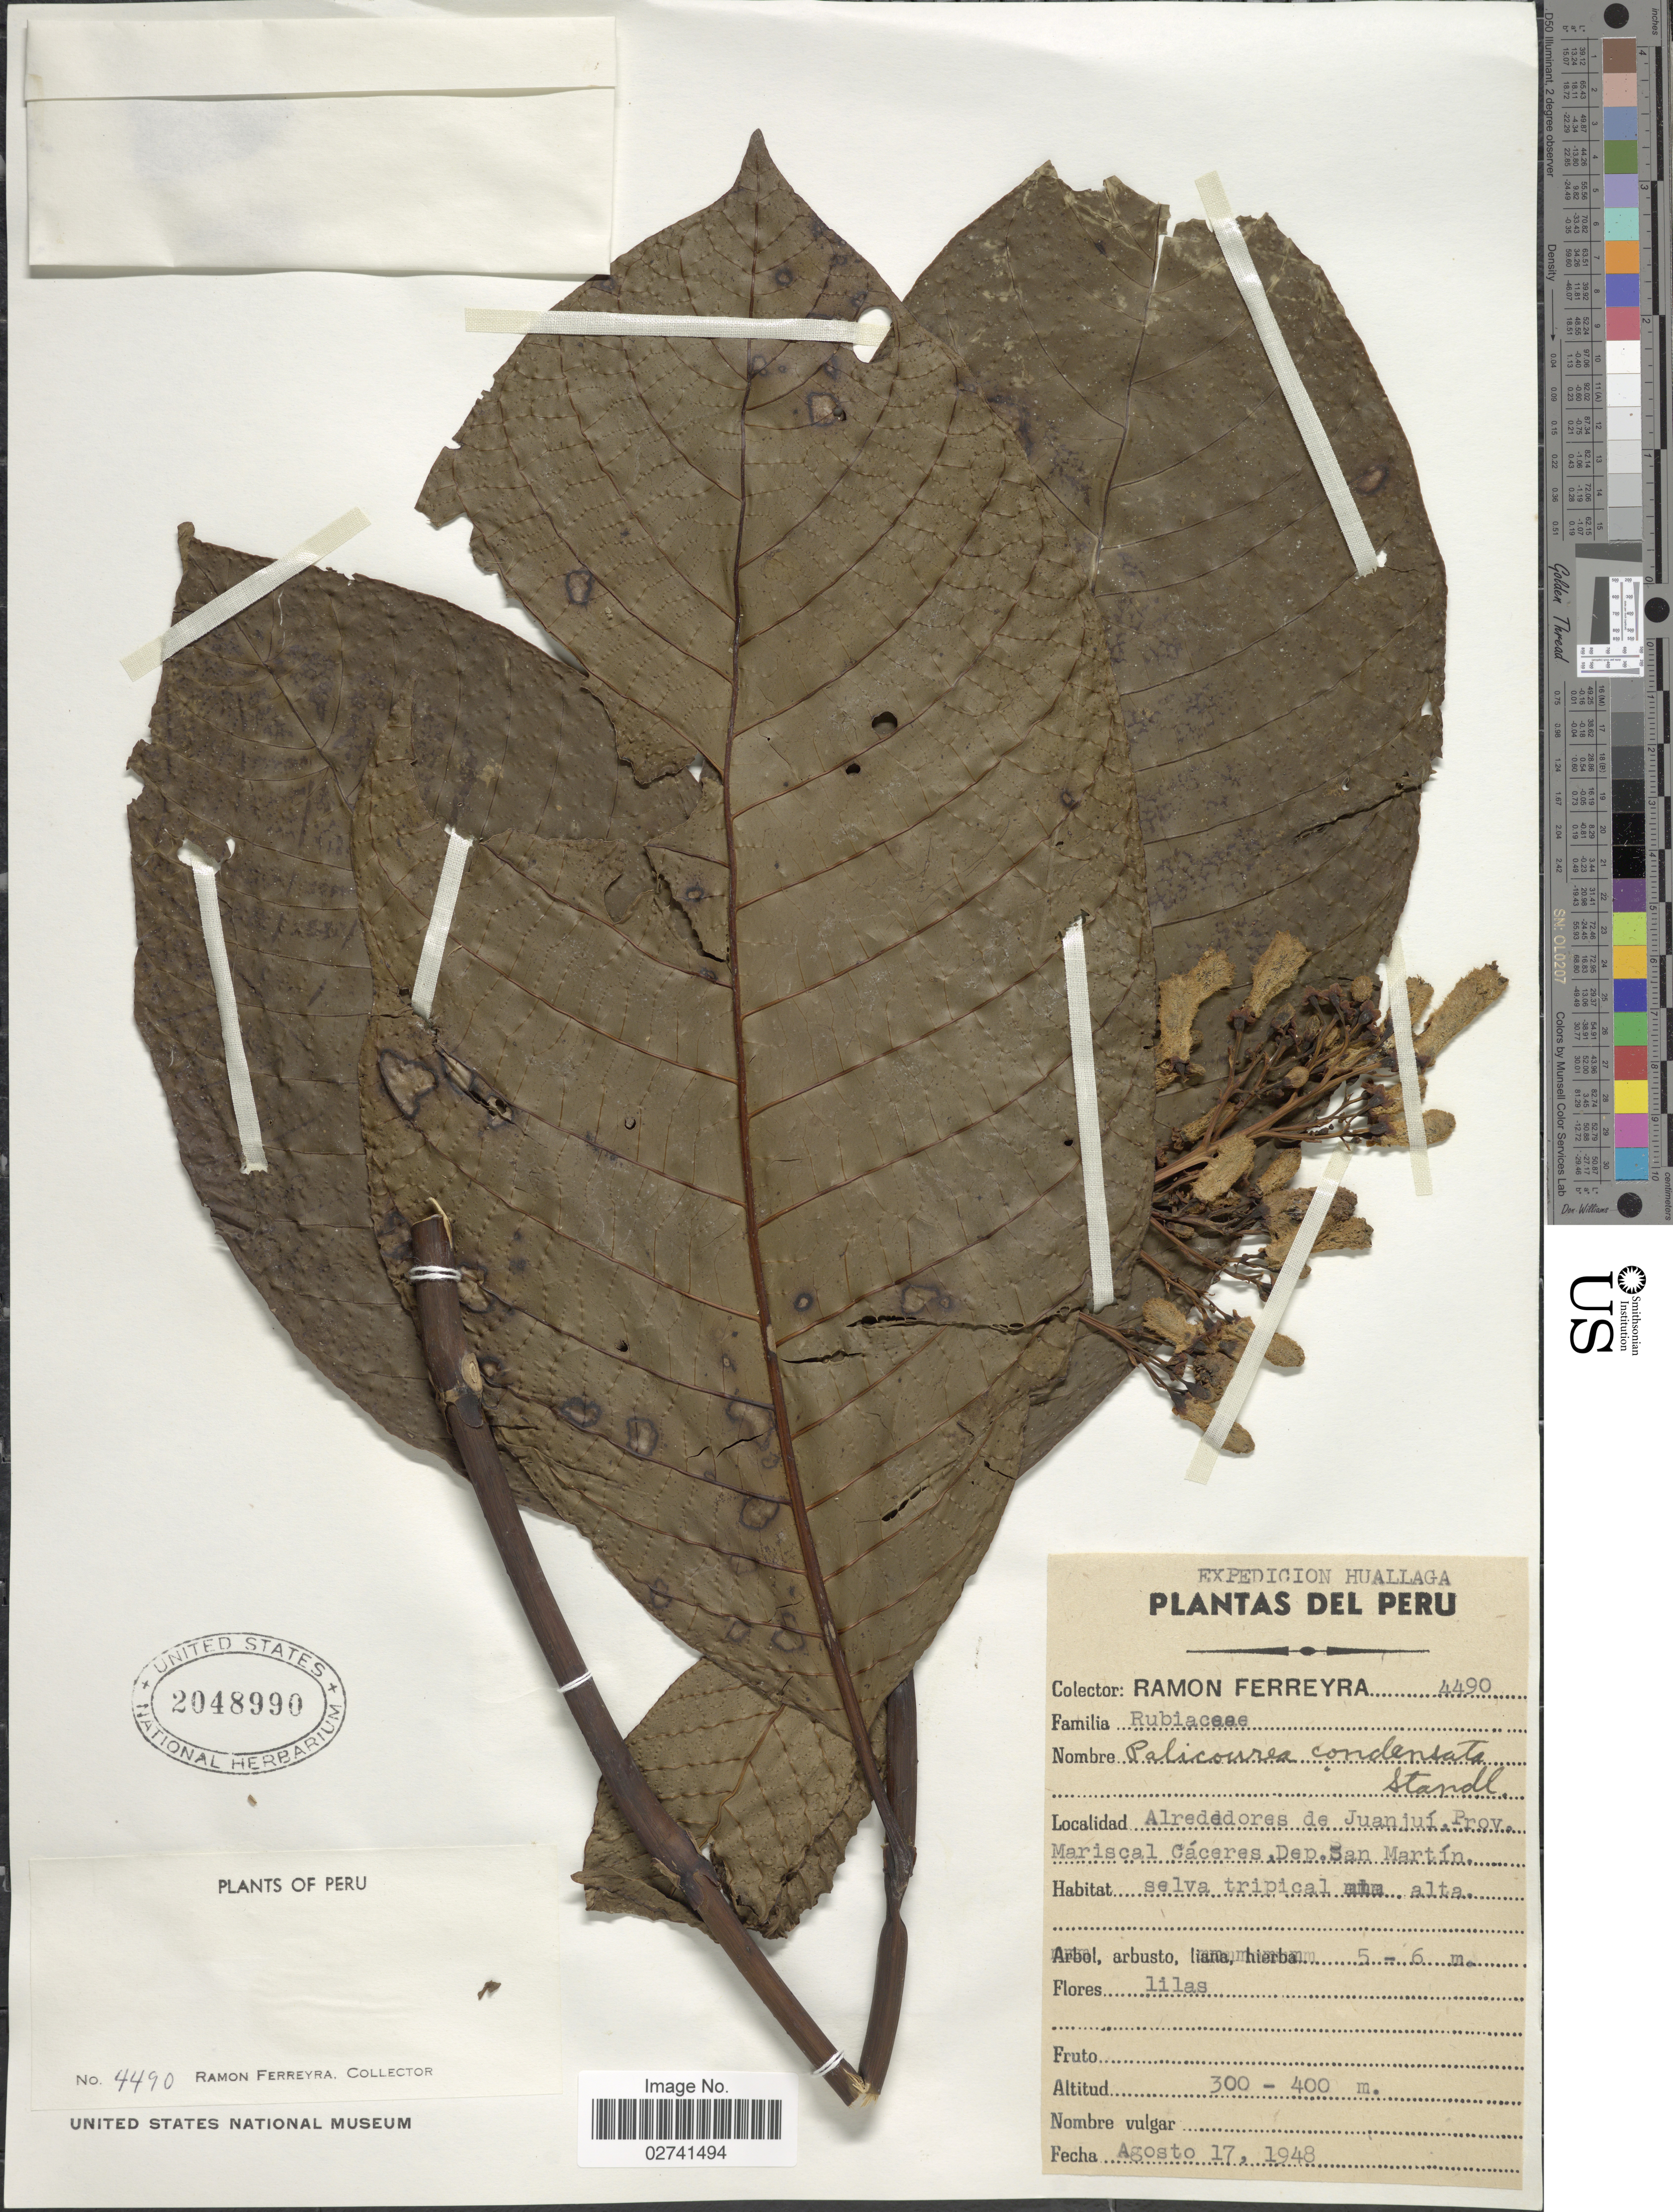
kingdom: Plantae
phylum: Tracheophyta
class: Magnoliopsida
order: Gentianales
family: Rubiaceae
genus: Palicourea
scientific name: Palicourea lasiantha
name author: Krause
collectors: R. A. Ferreyra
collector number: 4490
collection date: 1948-08-17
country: Peru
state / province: San Martín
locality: Huallaga, Alrededores de Juanjuí. Prov. Mariscal Cáceres, Dep. San Martín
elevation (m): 300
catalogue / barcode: US 2048990